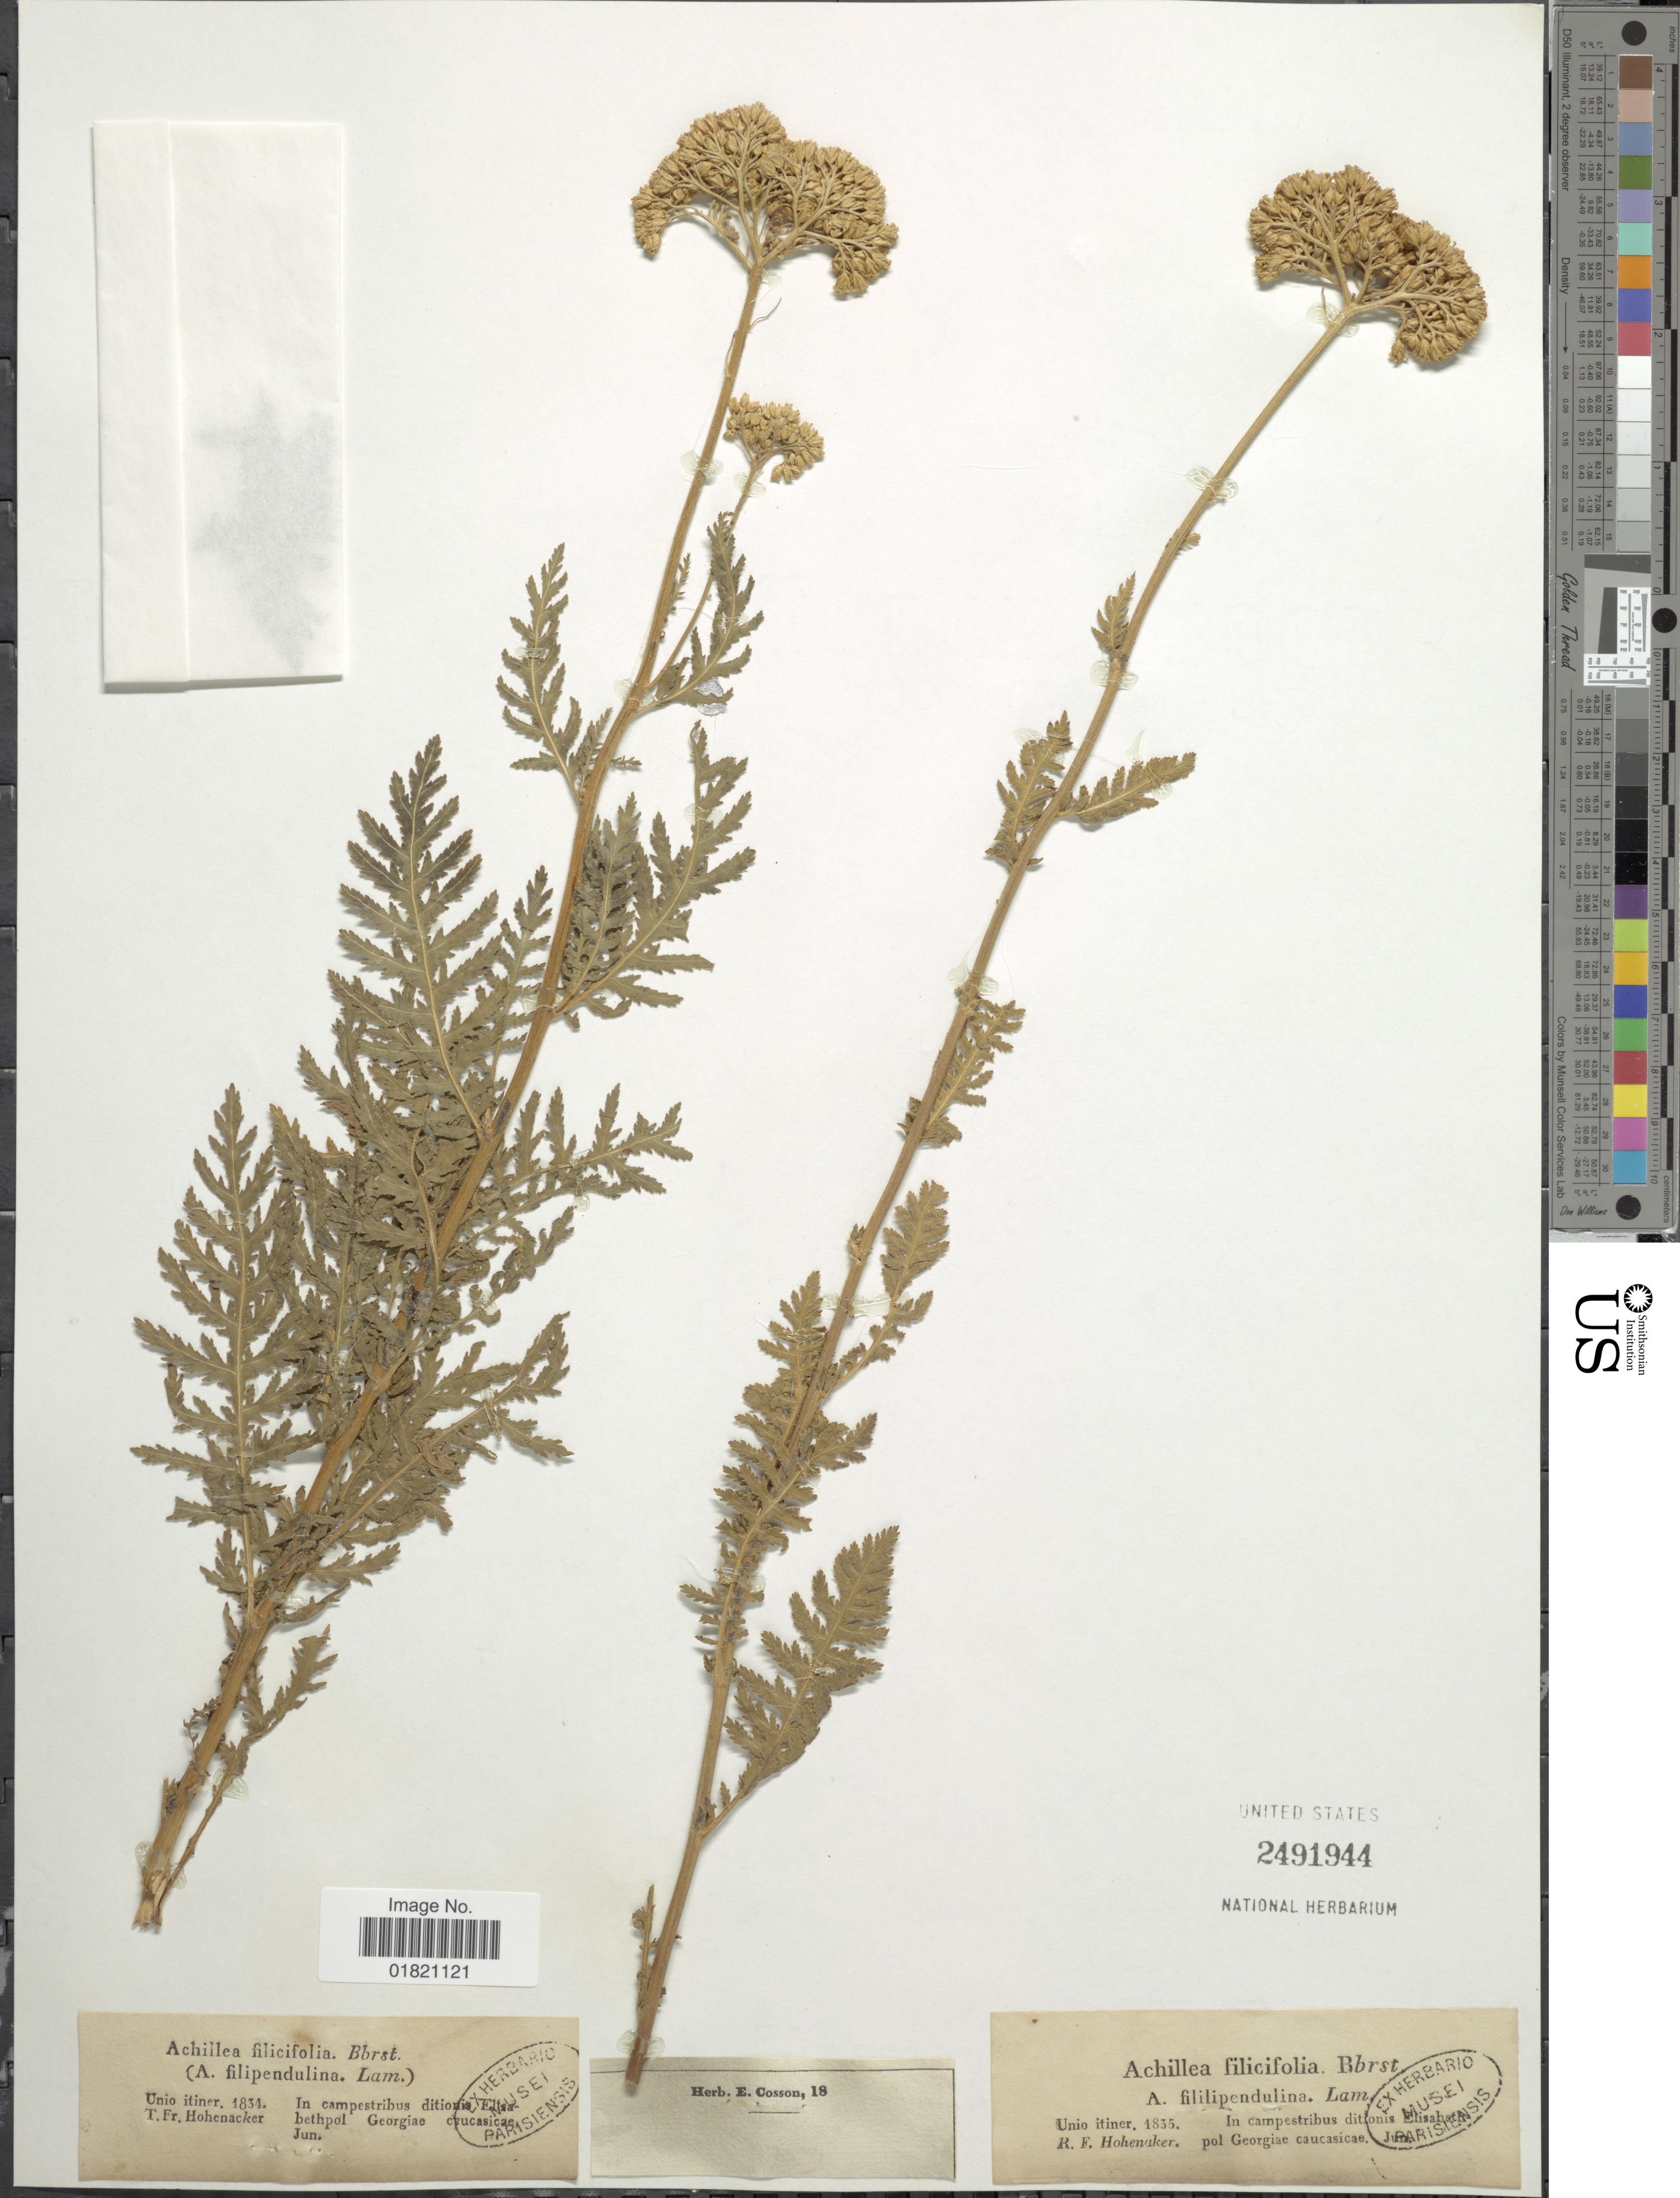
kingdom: Plantae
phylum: Tracheophyta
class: Magnoliopsida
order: Asterales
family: Asteraceae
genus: Achillea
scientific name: Achillea filipendulina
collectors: R. F. Hohenacker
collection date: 1835-06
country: Georgia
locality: Elisabethpol Georgiae caucasicae [interpreted]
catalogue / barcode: US 2491944